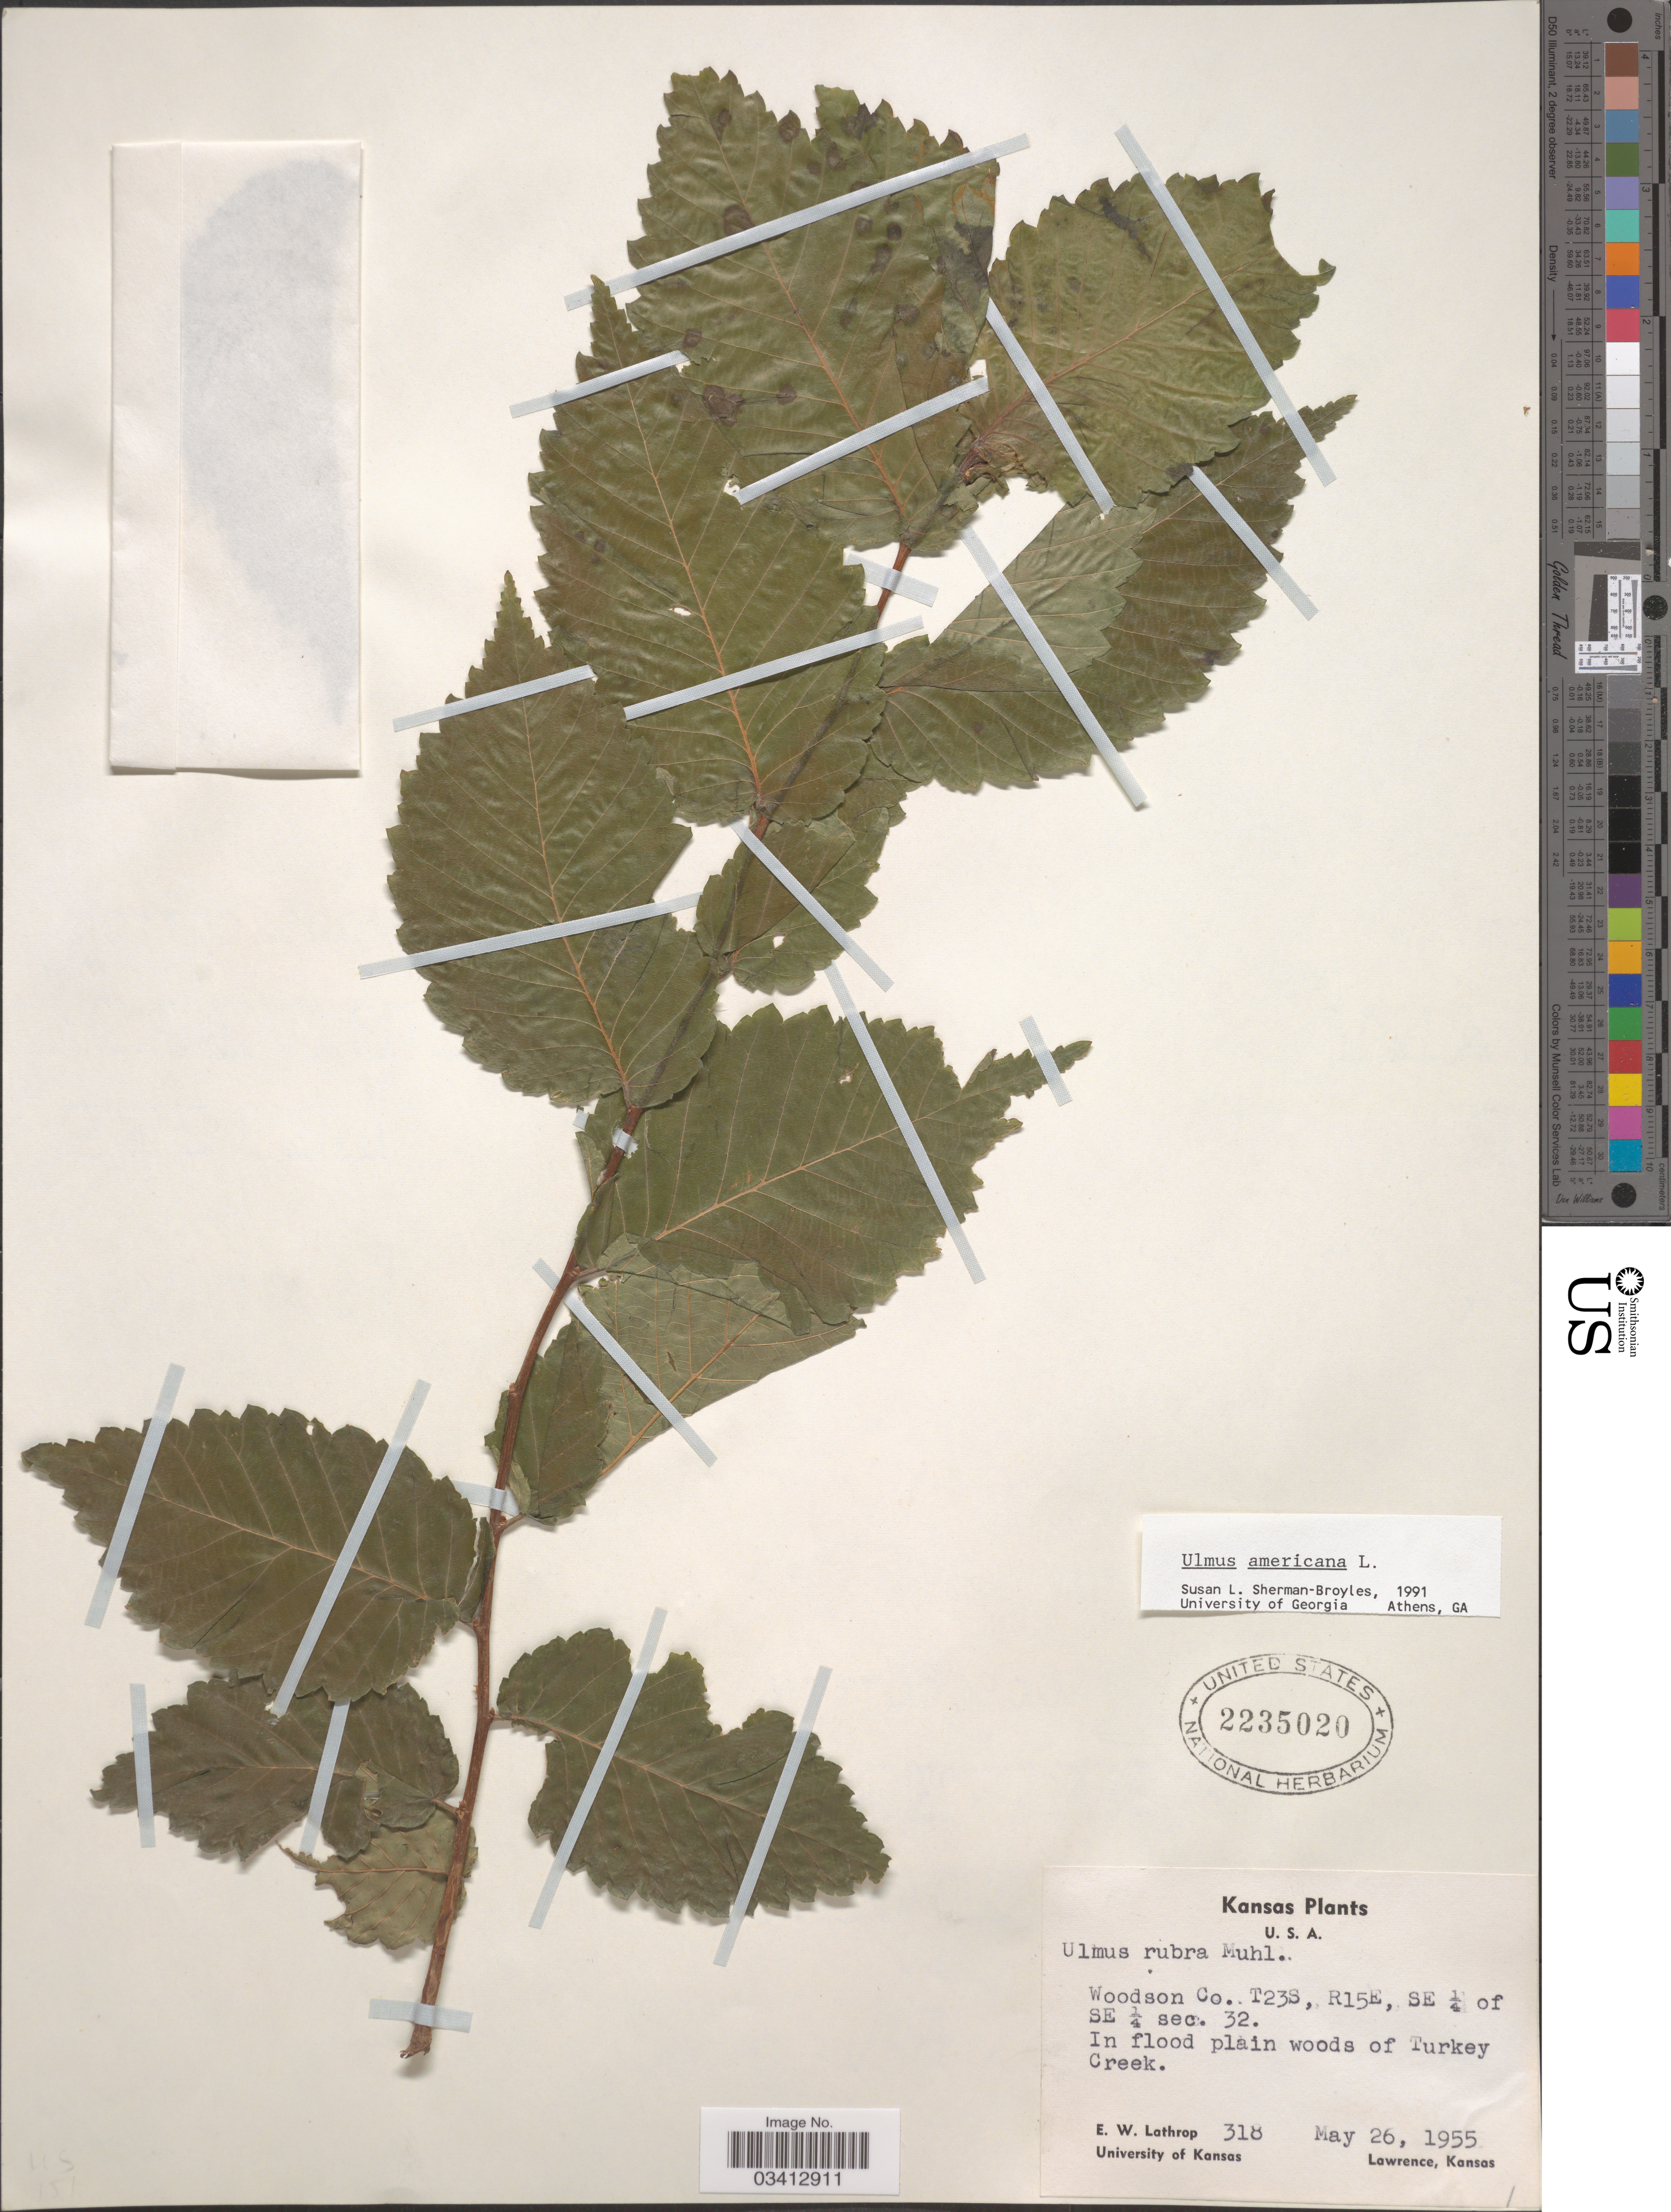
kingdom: Plantae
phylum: Tracheophyta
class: Magnoliopsida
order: Rosales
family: Ulmaceae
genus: Ulmus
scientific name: Ulmus americana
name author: L.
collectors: E. W. Lathrop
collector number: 318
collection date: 1955-05-26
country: United States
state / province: Kansas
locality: Woodson Co. T23S, R15E, SE ¼ of SE ¼ sec. 32. In flood plain woods of Turkey Creek.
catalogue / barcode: US 2235020